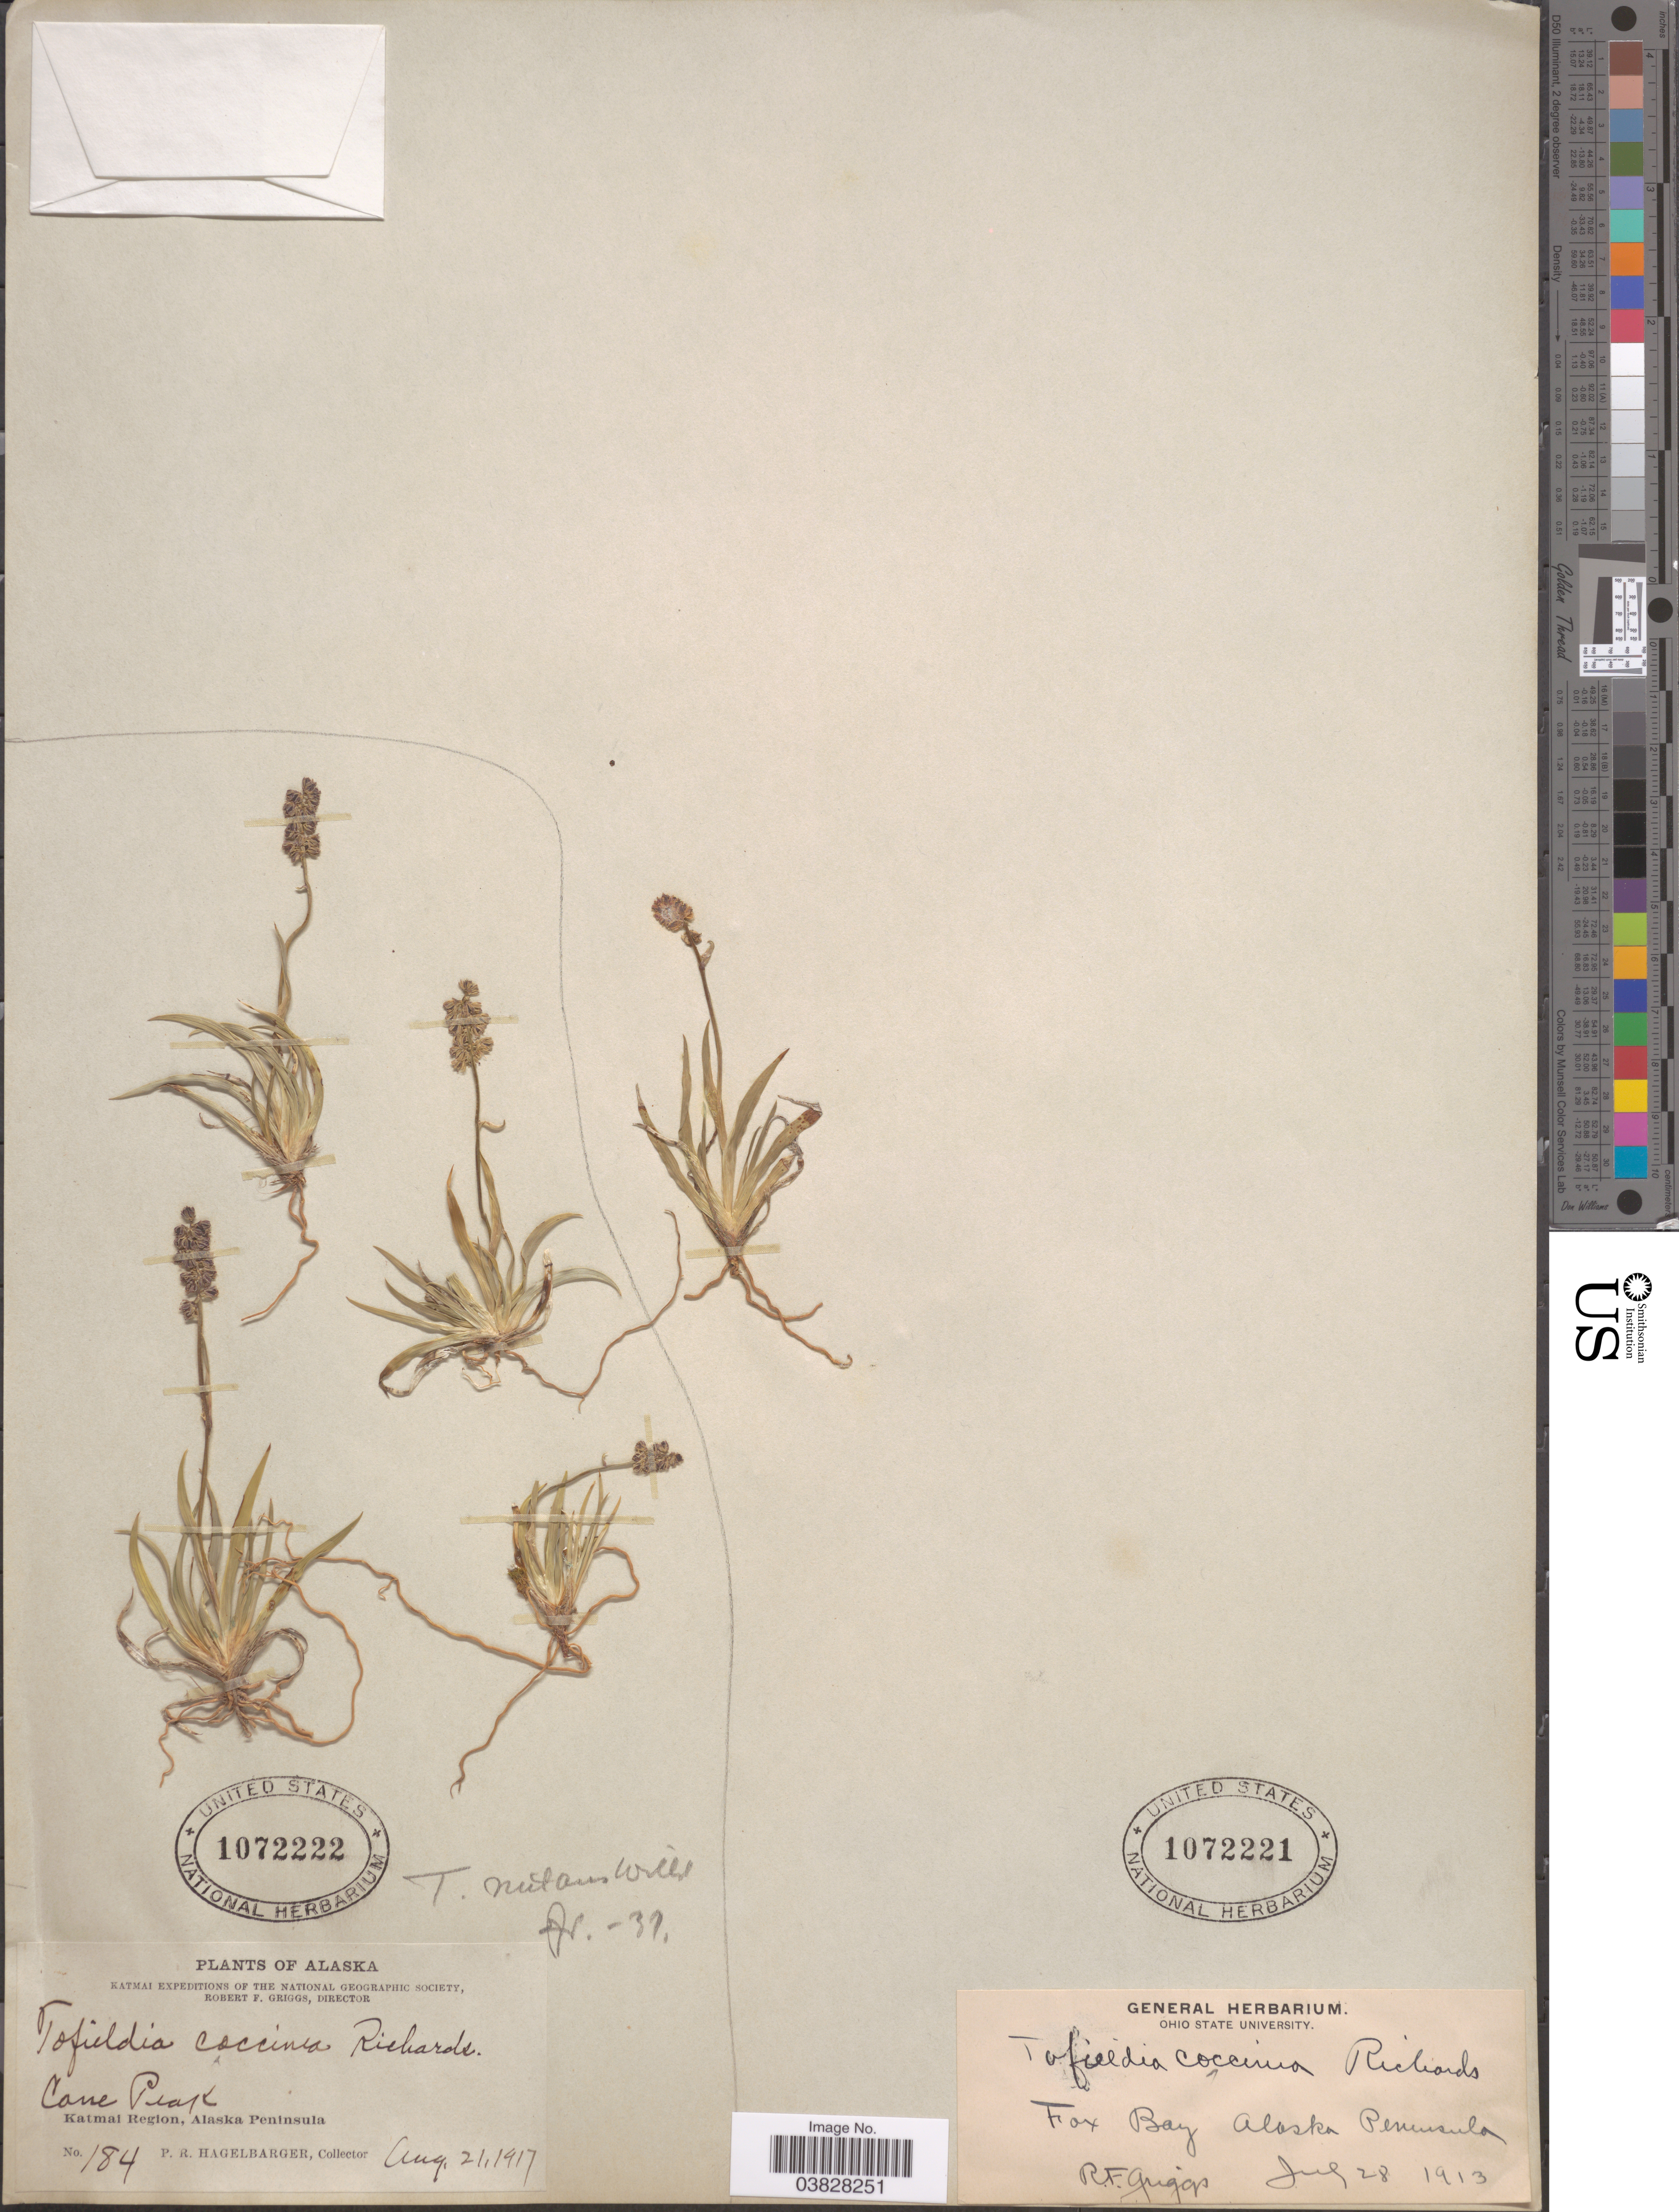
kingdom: Plantae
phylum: Tracheophyta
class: Liliopsida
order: Alismatales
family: Tofieldiaceae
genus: Tofieldia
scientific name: Tofieldia coccinea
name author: Richardson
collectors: R. F. Griggs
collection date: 1913-07-28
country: United States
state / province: Alaska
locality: Fox Bay, Alaska Peninsula.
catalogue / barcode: US 1072221-2